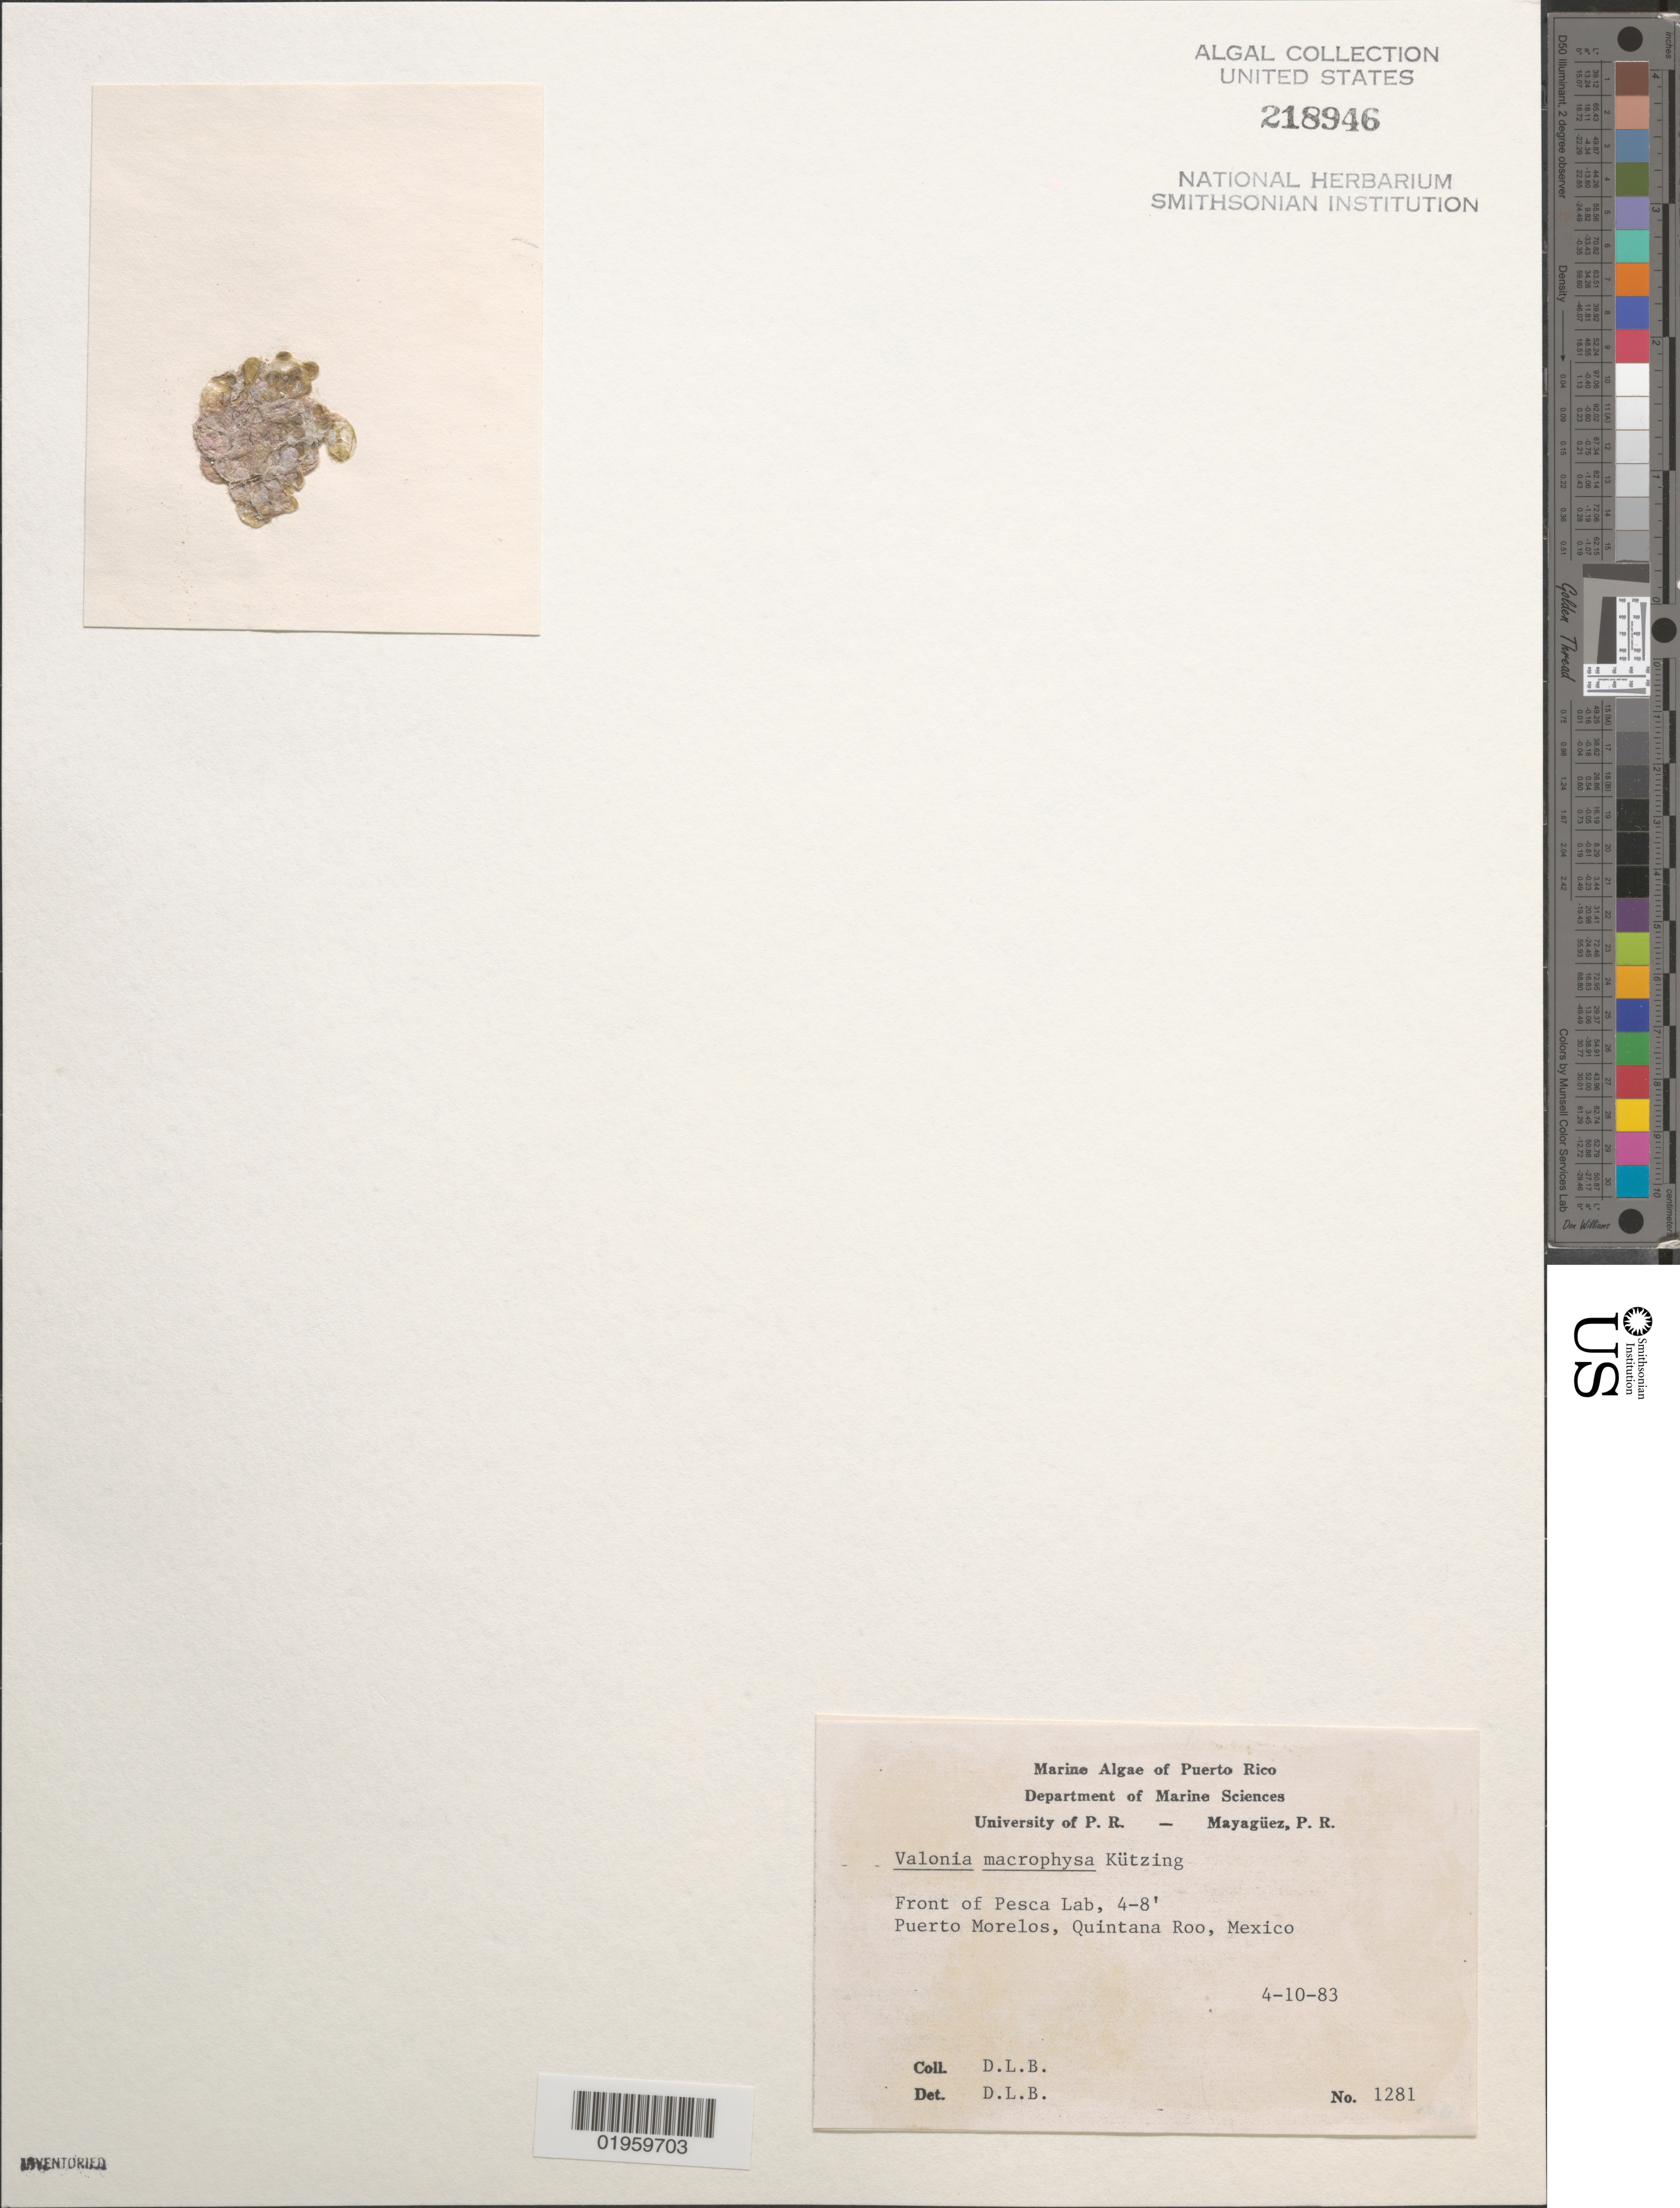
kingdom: Plantae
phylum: Chlorophyta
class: Ulvophyceae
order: Siphonocladales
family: Valoniaceae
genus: Valonia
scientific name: Valonia macrophysa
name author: Kütz.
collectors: D. L. B.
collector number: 1281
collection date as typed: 4 Oct 83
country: Mexico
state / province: Quintana Roo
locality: Front of Pesca Lab. Puerto Morelos.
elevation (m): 1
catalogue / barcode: US 218946